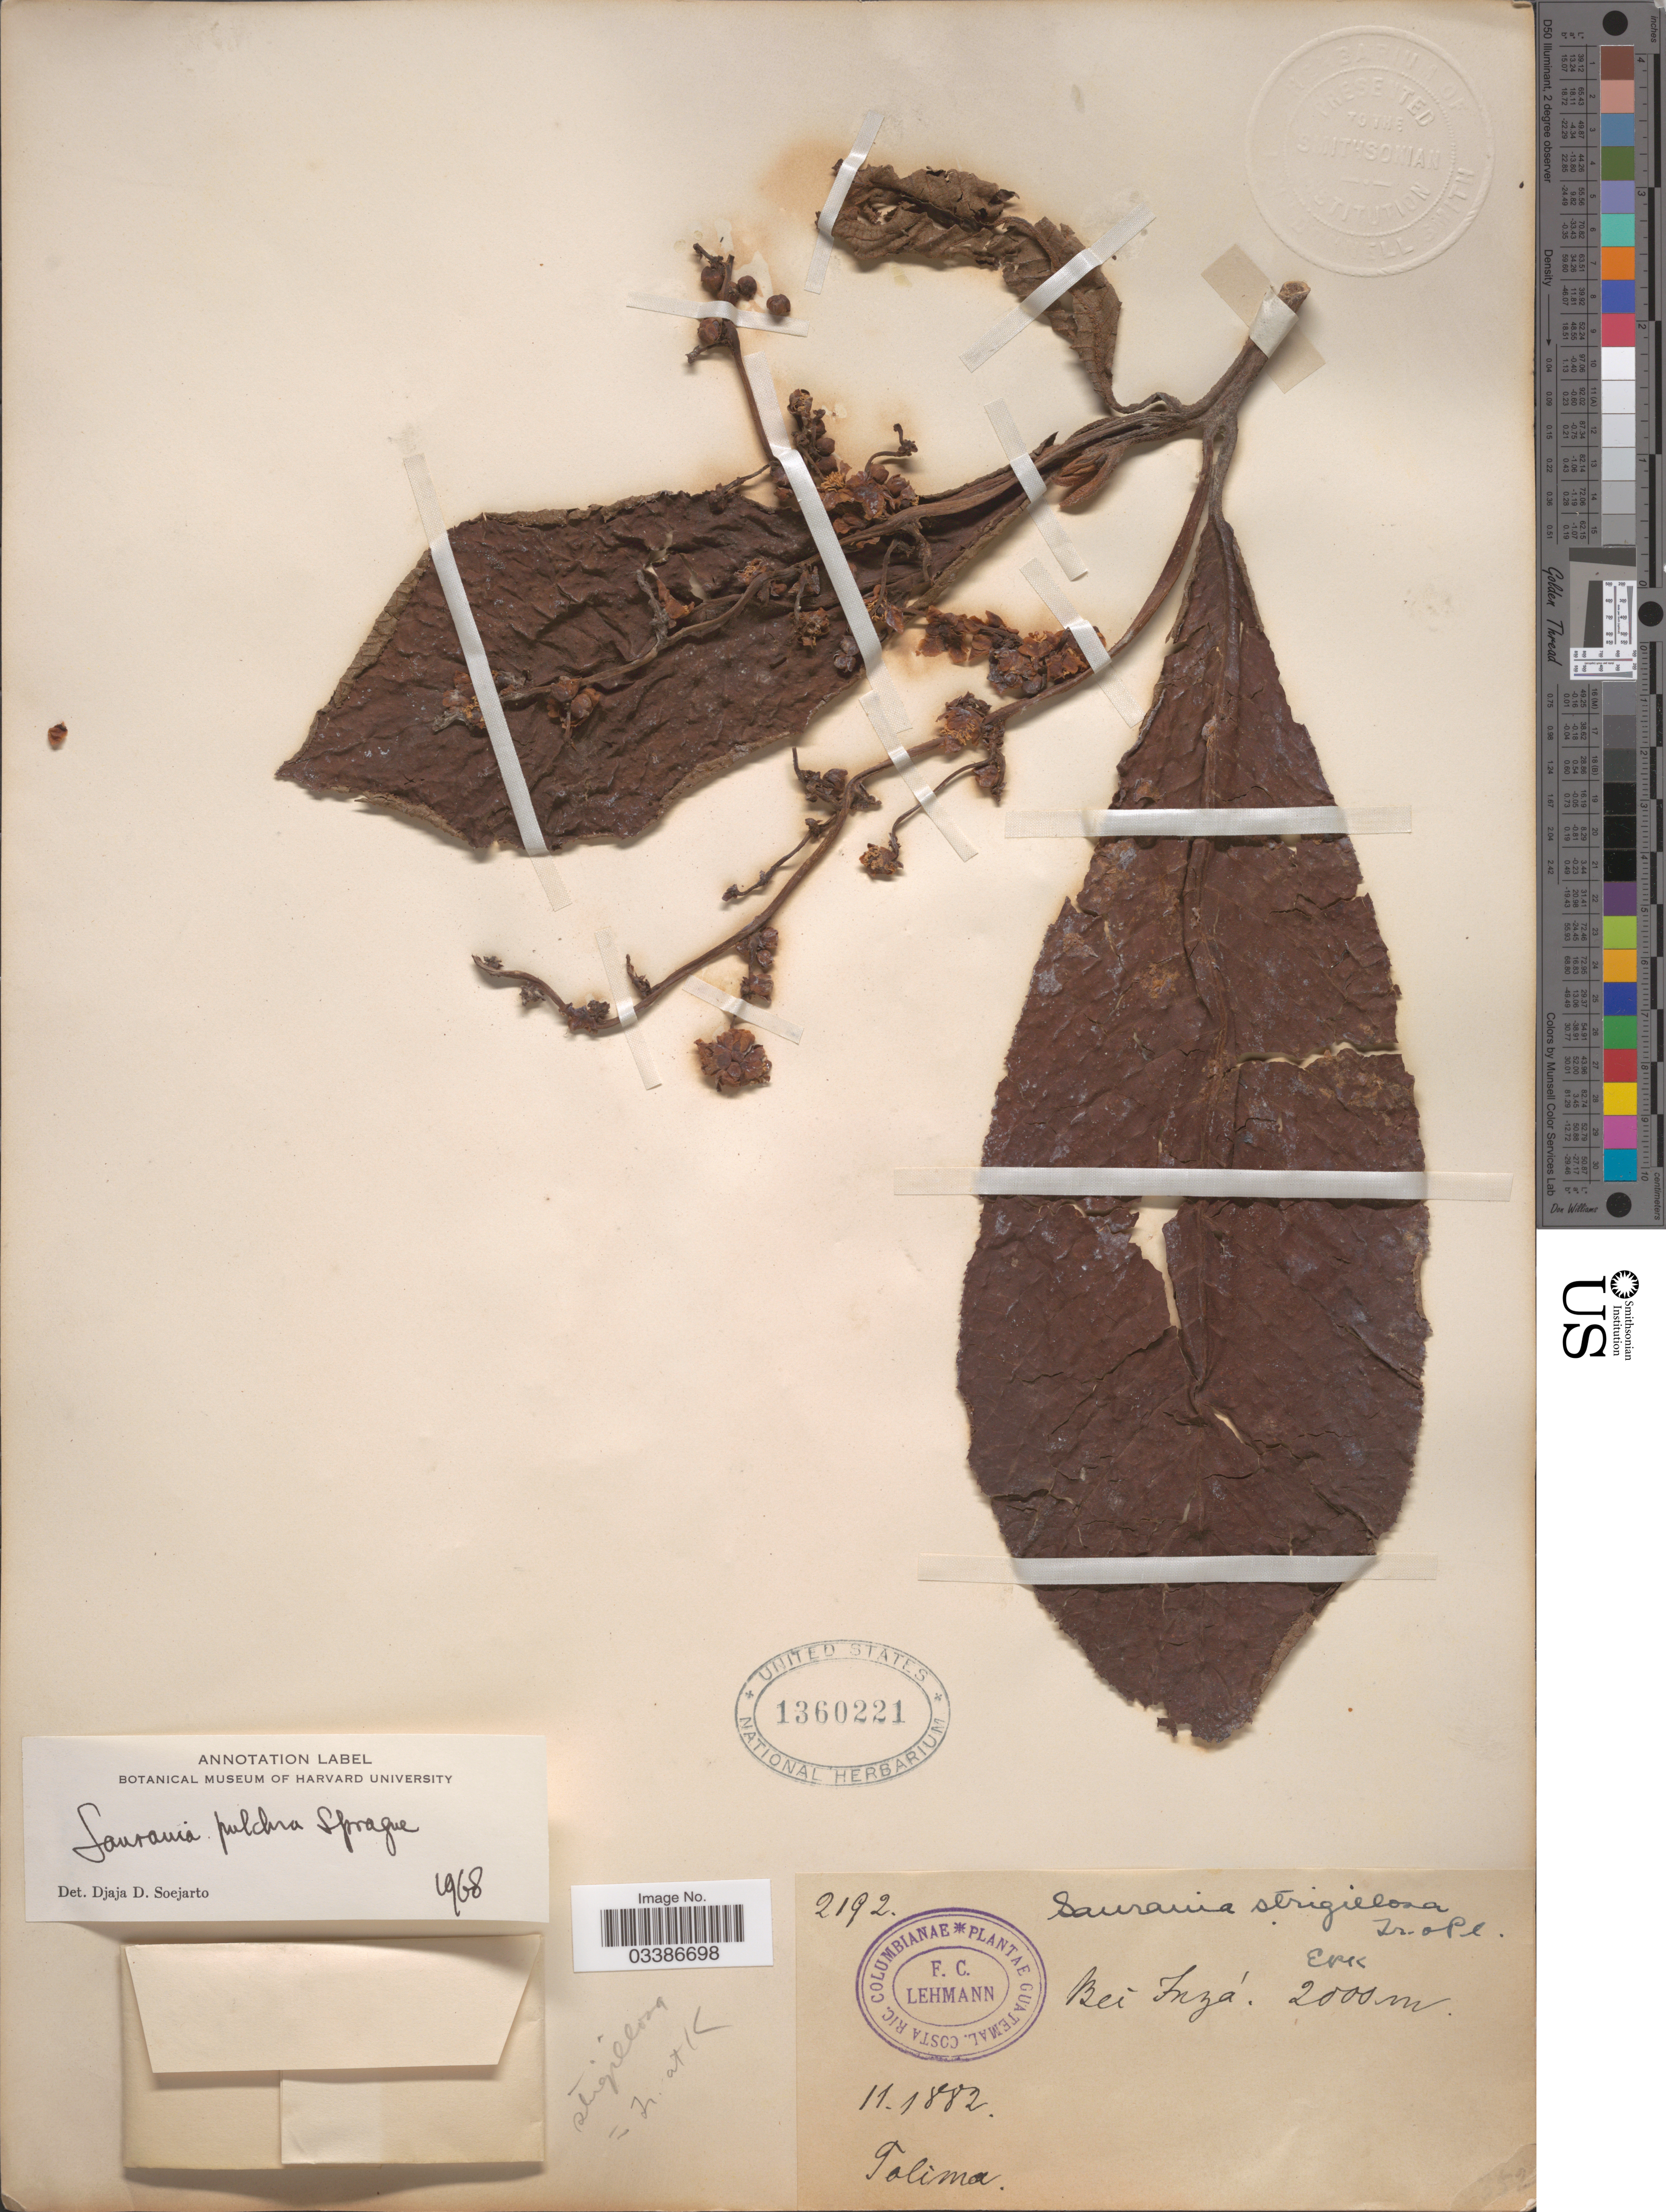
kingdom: Plantae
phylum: Tracheophyta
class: Magnoliopsida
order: Ericales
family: Actinidiaceae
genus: Saurauia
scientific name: Saurauia pulchra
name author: Sprague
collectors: F. C. Lehmann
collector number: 2192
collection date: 1882-11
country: Colombia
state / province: Tolima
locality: Bei Inzá.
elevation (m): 2000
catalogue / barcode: US 1360221